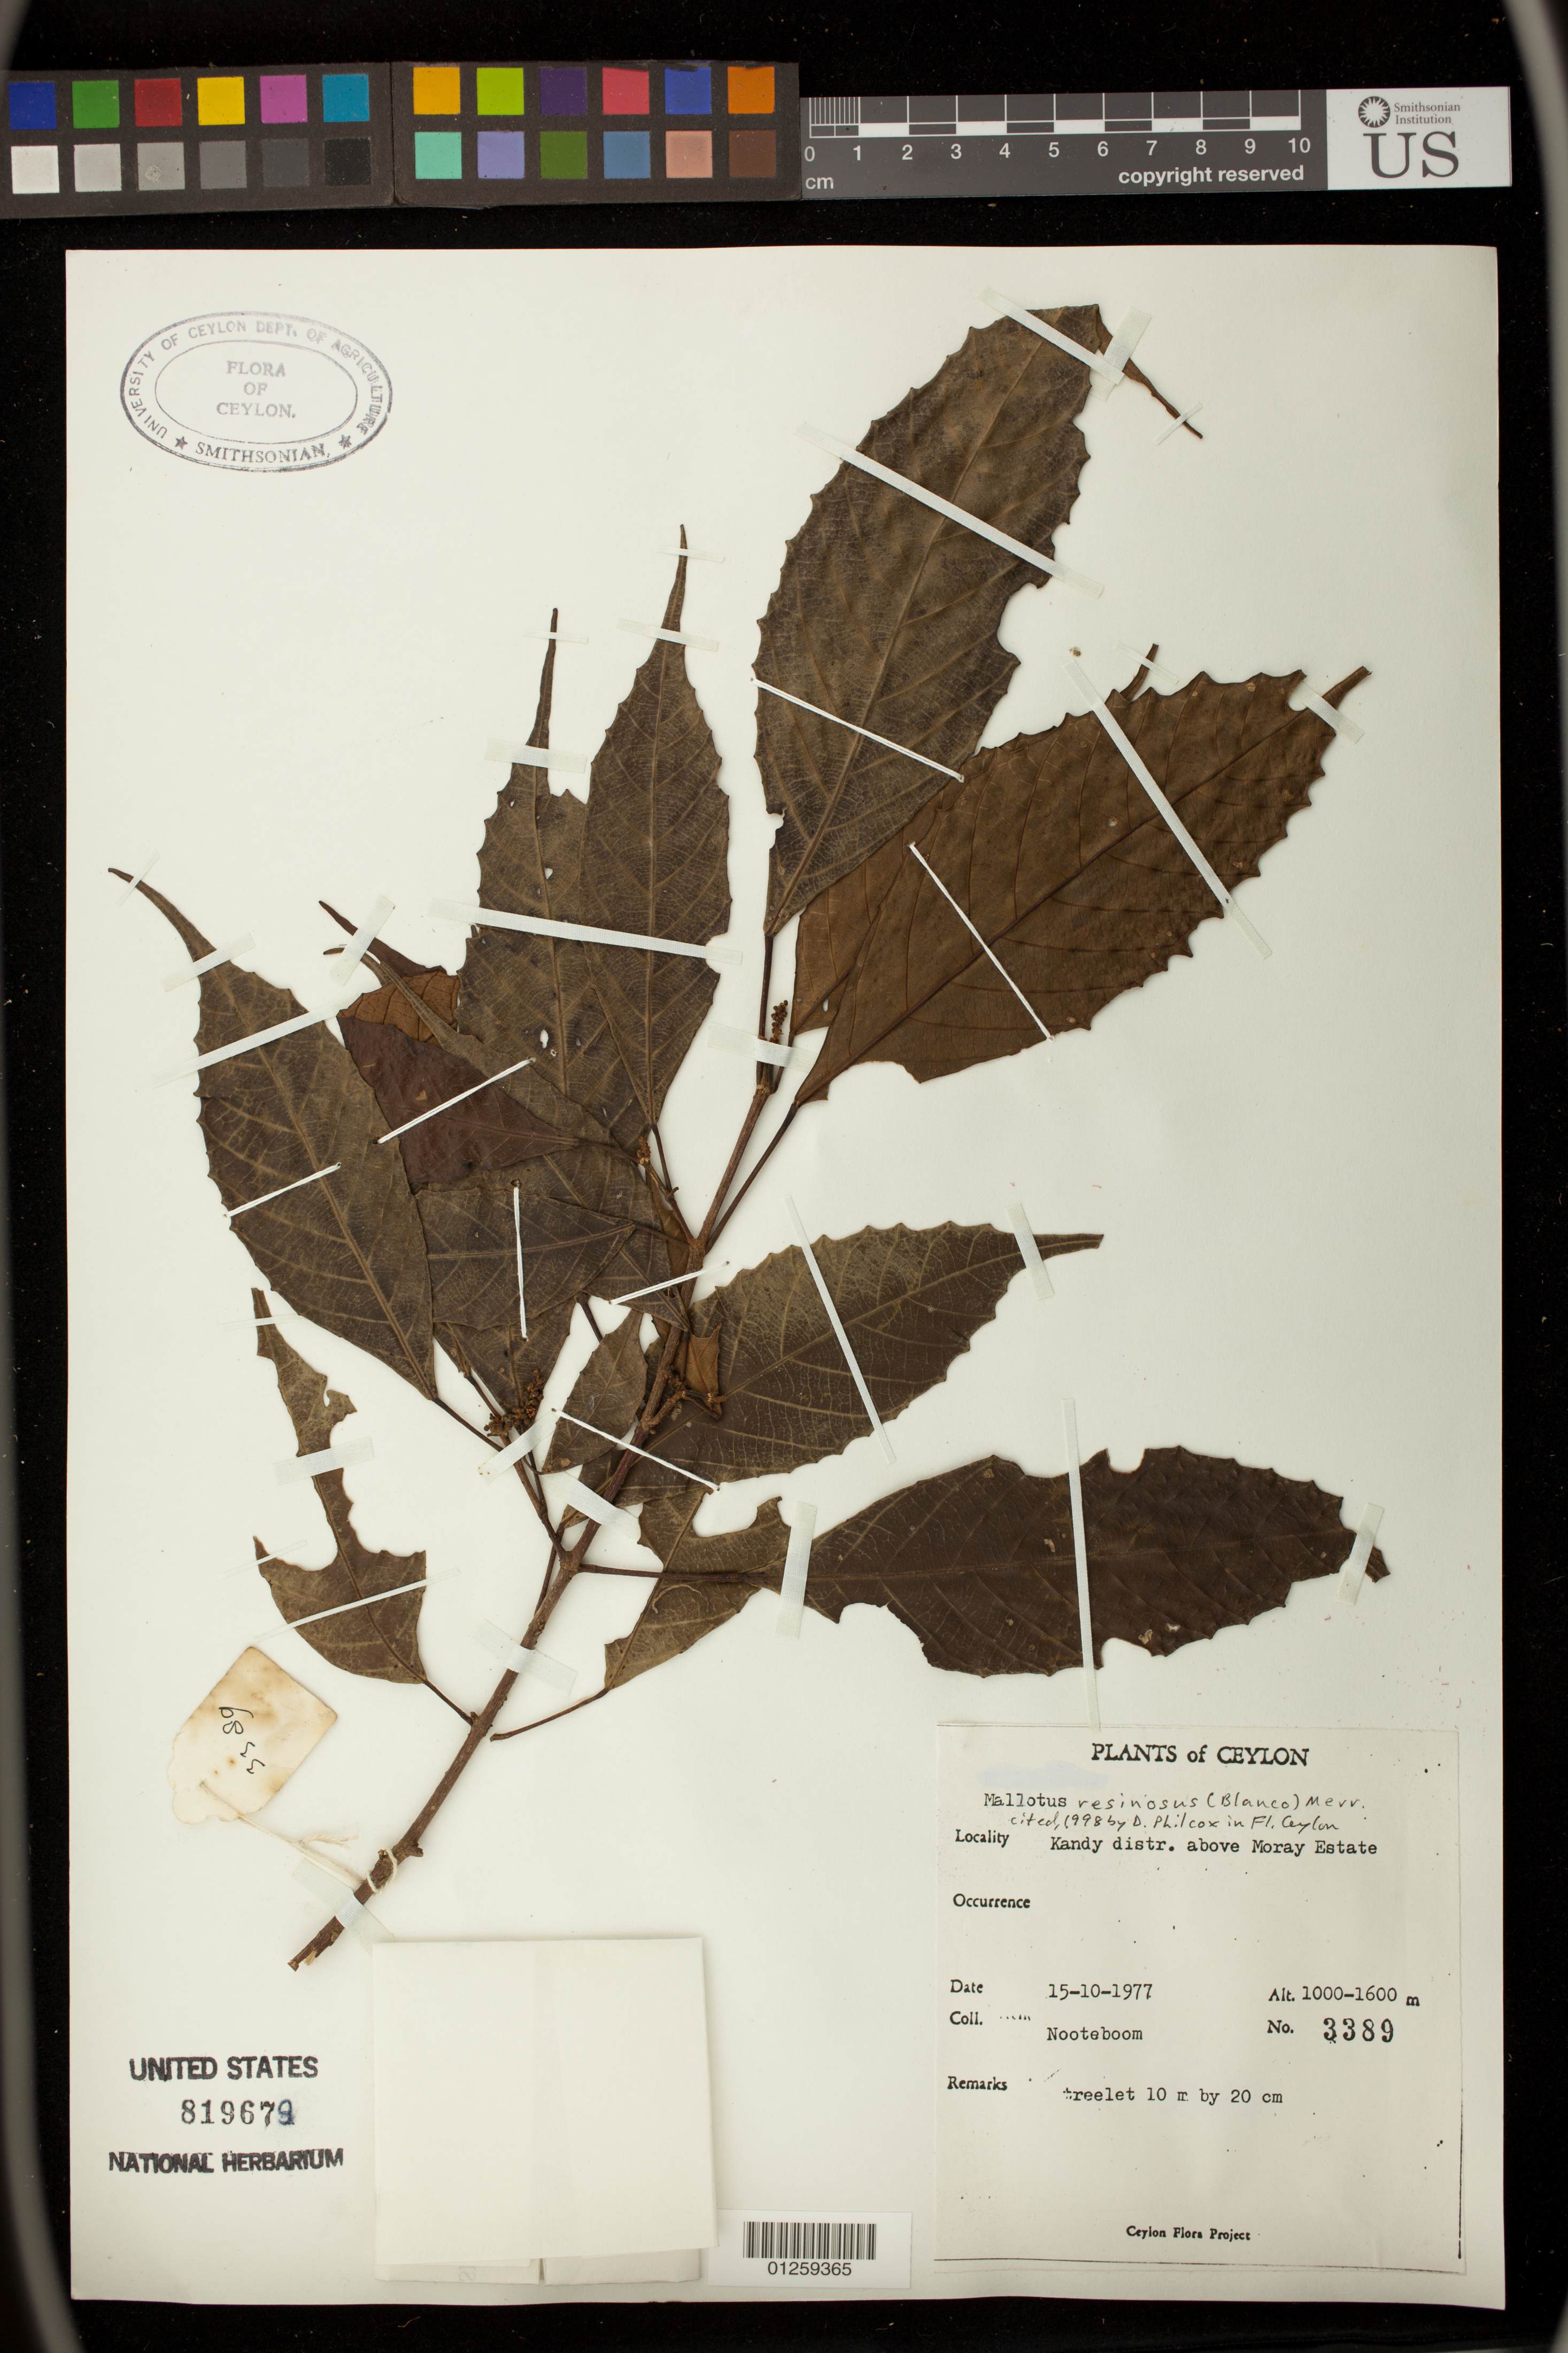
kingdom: Plantae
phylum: Tracheophyta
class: Magnoliopsida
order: Malpighiales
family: Euphorbiaceae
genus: Mallotus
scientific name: Mallotus resinosus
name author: (Blanco) Merr.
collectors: Nooteboom, --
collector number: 3389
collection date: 1977-10-15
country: Sri Lanka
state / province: Central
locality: Kandy distr. above Moray Estate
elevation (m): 1000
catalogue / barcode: US 819679